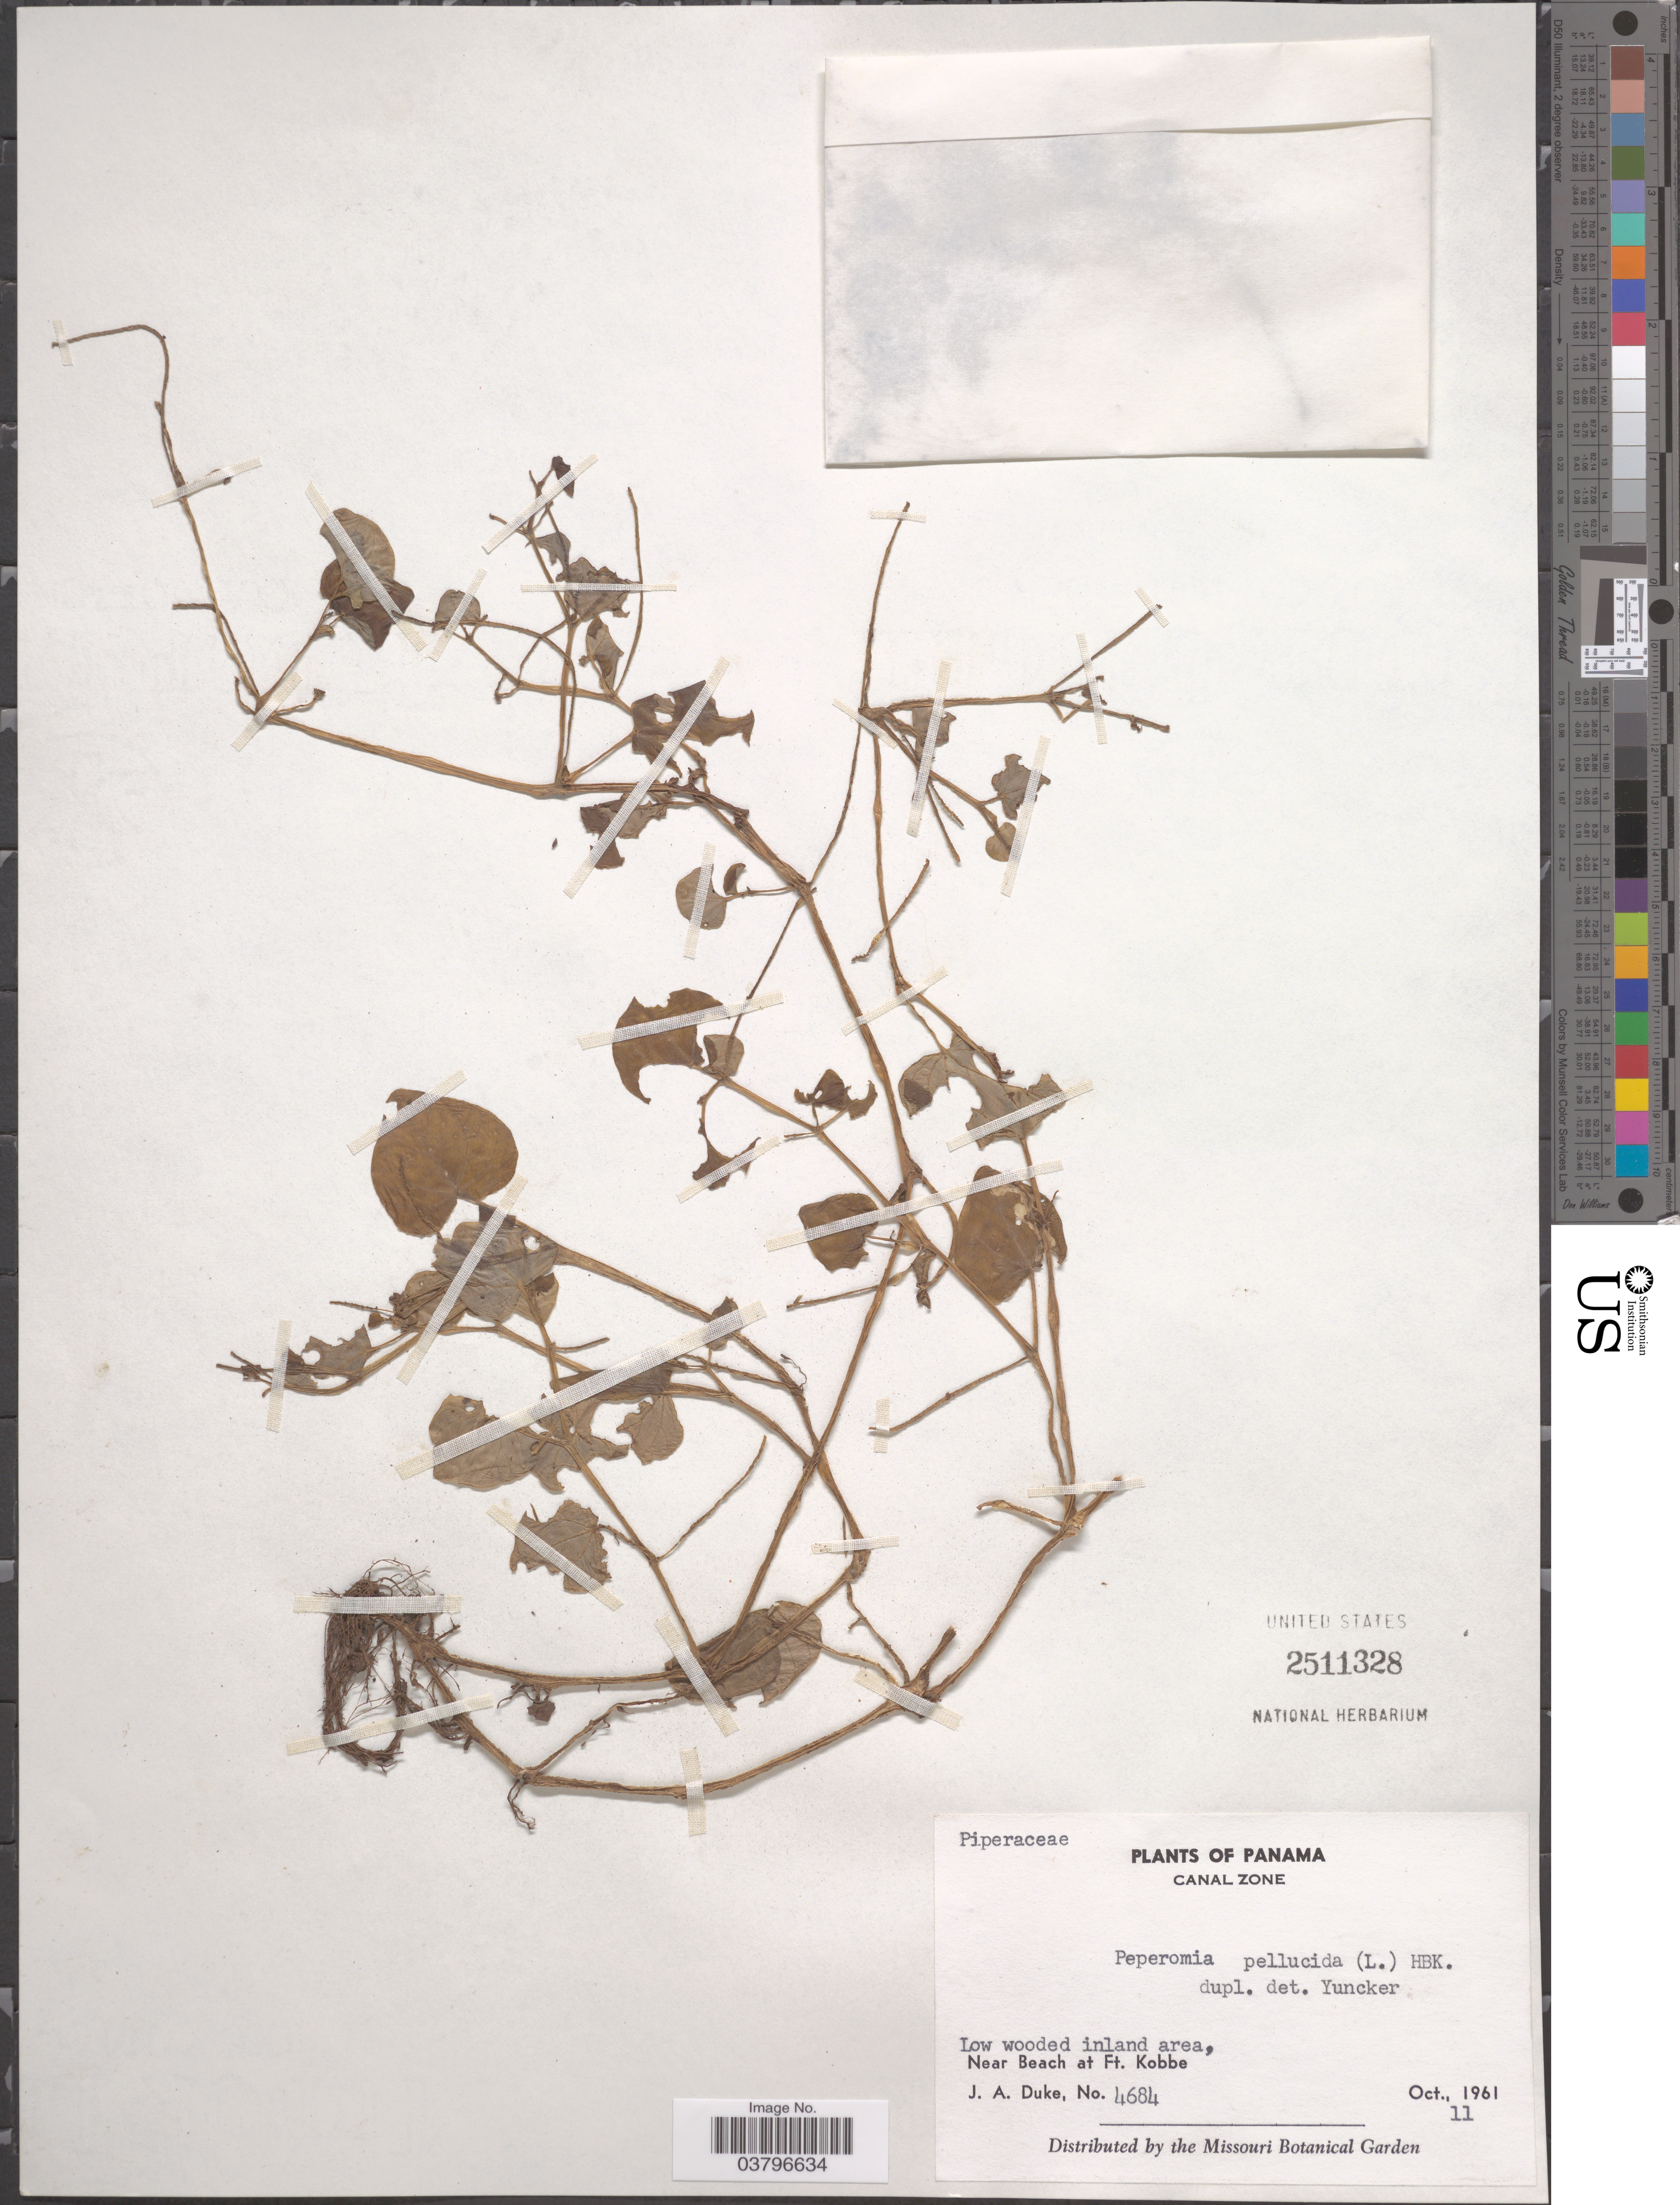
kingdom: Plantae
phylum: Tracheophyta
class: Magnoliopsida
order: Piperales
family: Piperaceae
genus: Peperomia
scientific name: Peperomia pellucida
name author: (L.) Kunth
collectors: J. A. Duke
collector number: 4684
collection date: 1961-10-11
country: Panama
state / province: Colón / Panamá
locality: Canal Zone. Low wooded inland area, Near Beach at Ft. Kobbe.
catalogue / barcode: US 2511328